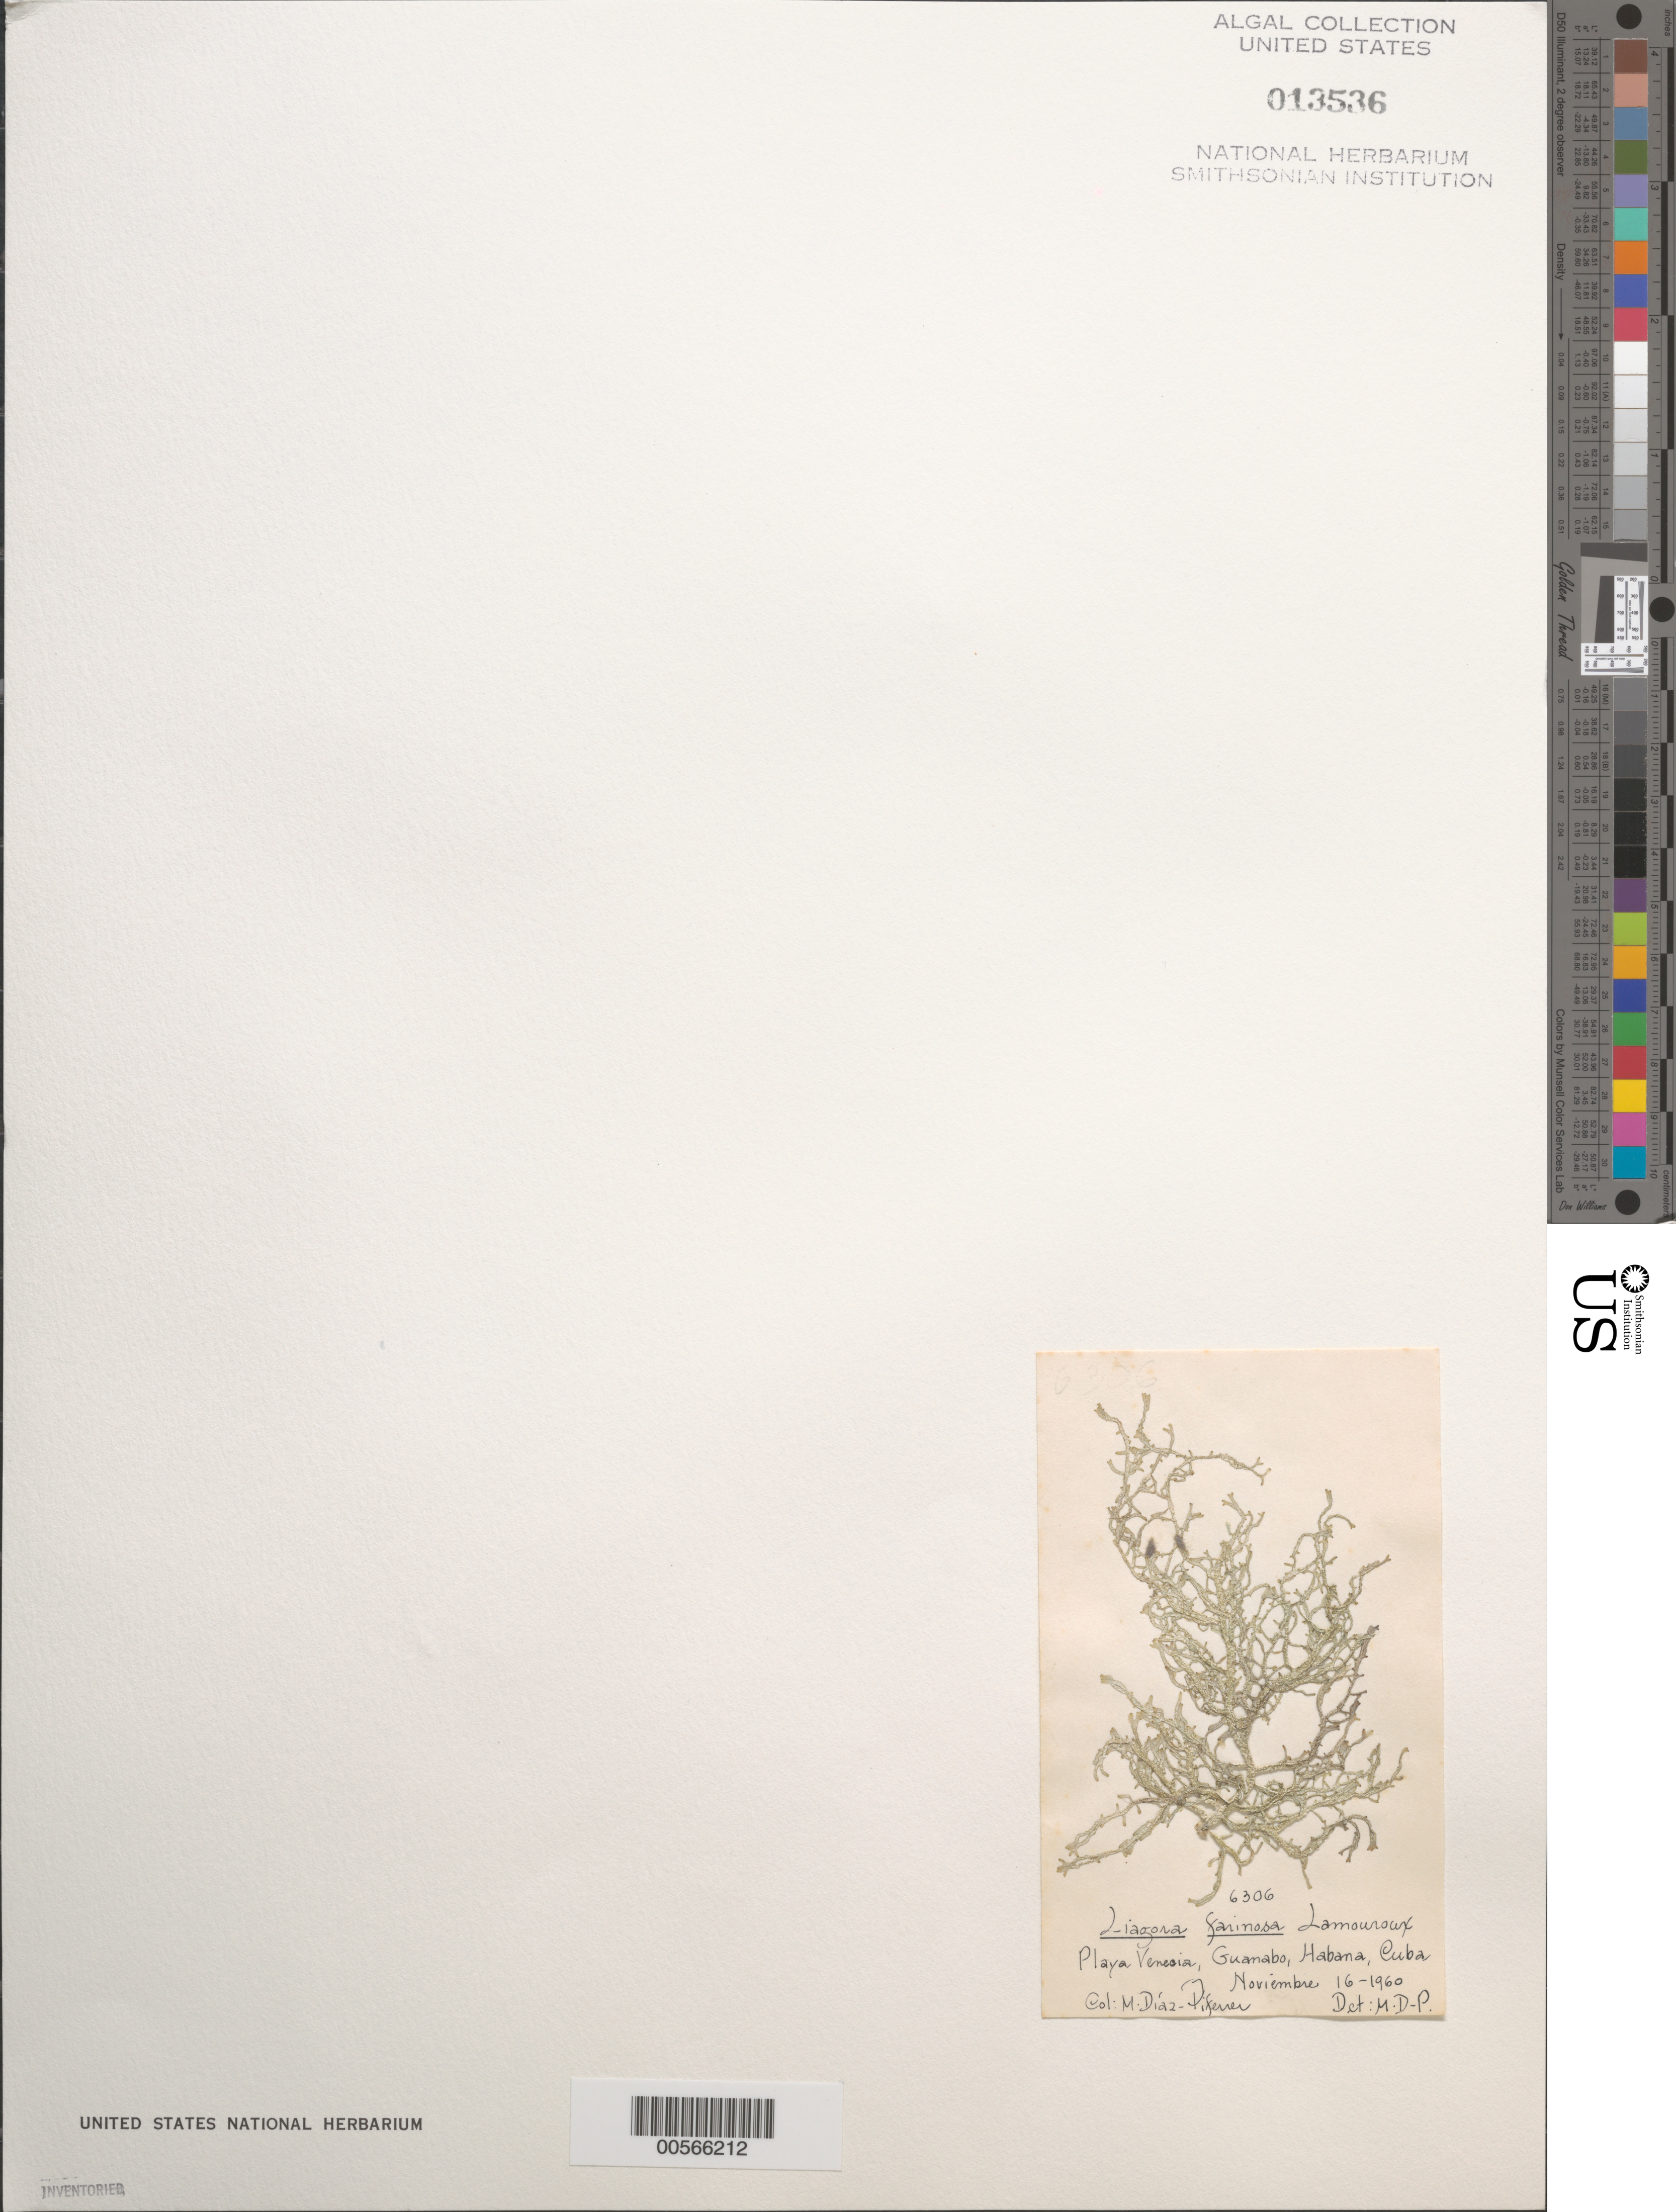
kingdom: Plantae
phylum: Rhodophyta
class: Florideophyceae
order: Nemaliales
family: Liagoraceae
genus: Liagora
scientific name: Liagora farinosa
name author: J.V.Lamouroux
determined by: Diaz-Piferrer, M.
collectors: M. Diaz-Piferrer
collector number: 6306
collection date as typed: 16 Nov 1960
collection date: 1960-11-16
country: Cuba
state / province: La Habana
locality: Playa venecia, guanabo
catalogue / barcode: US 13536